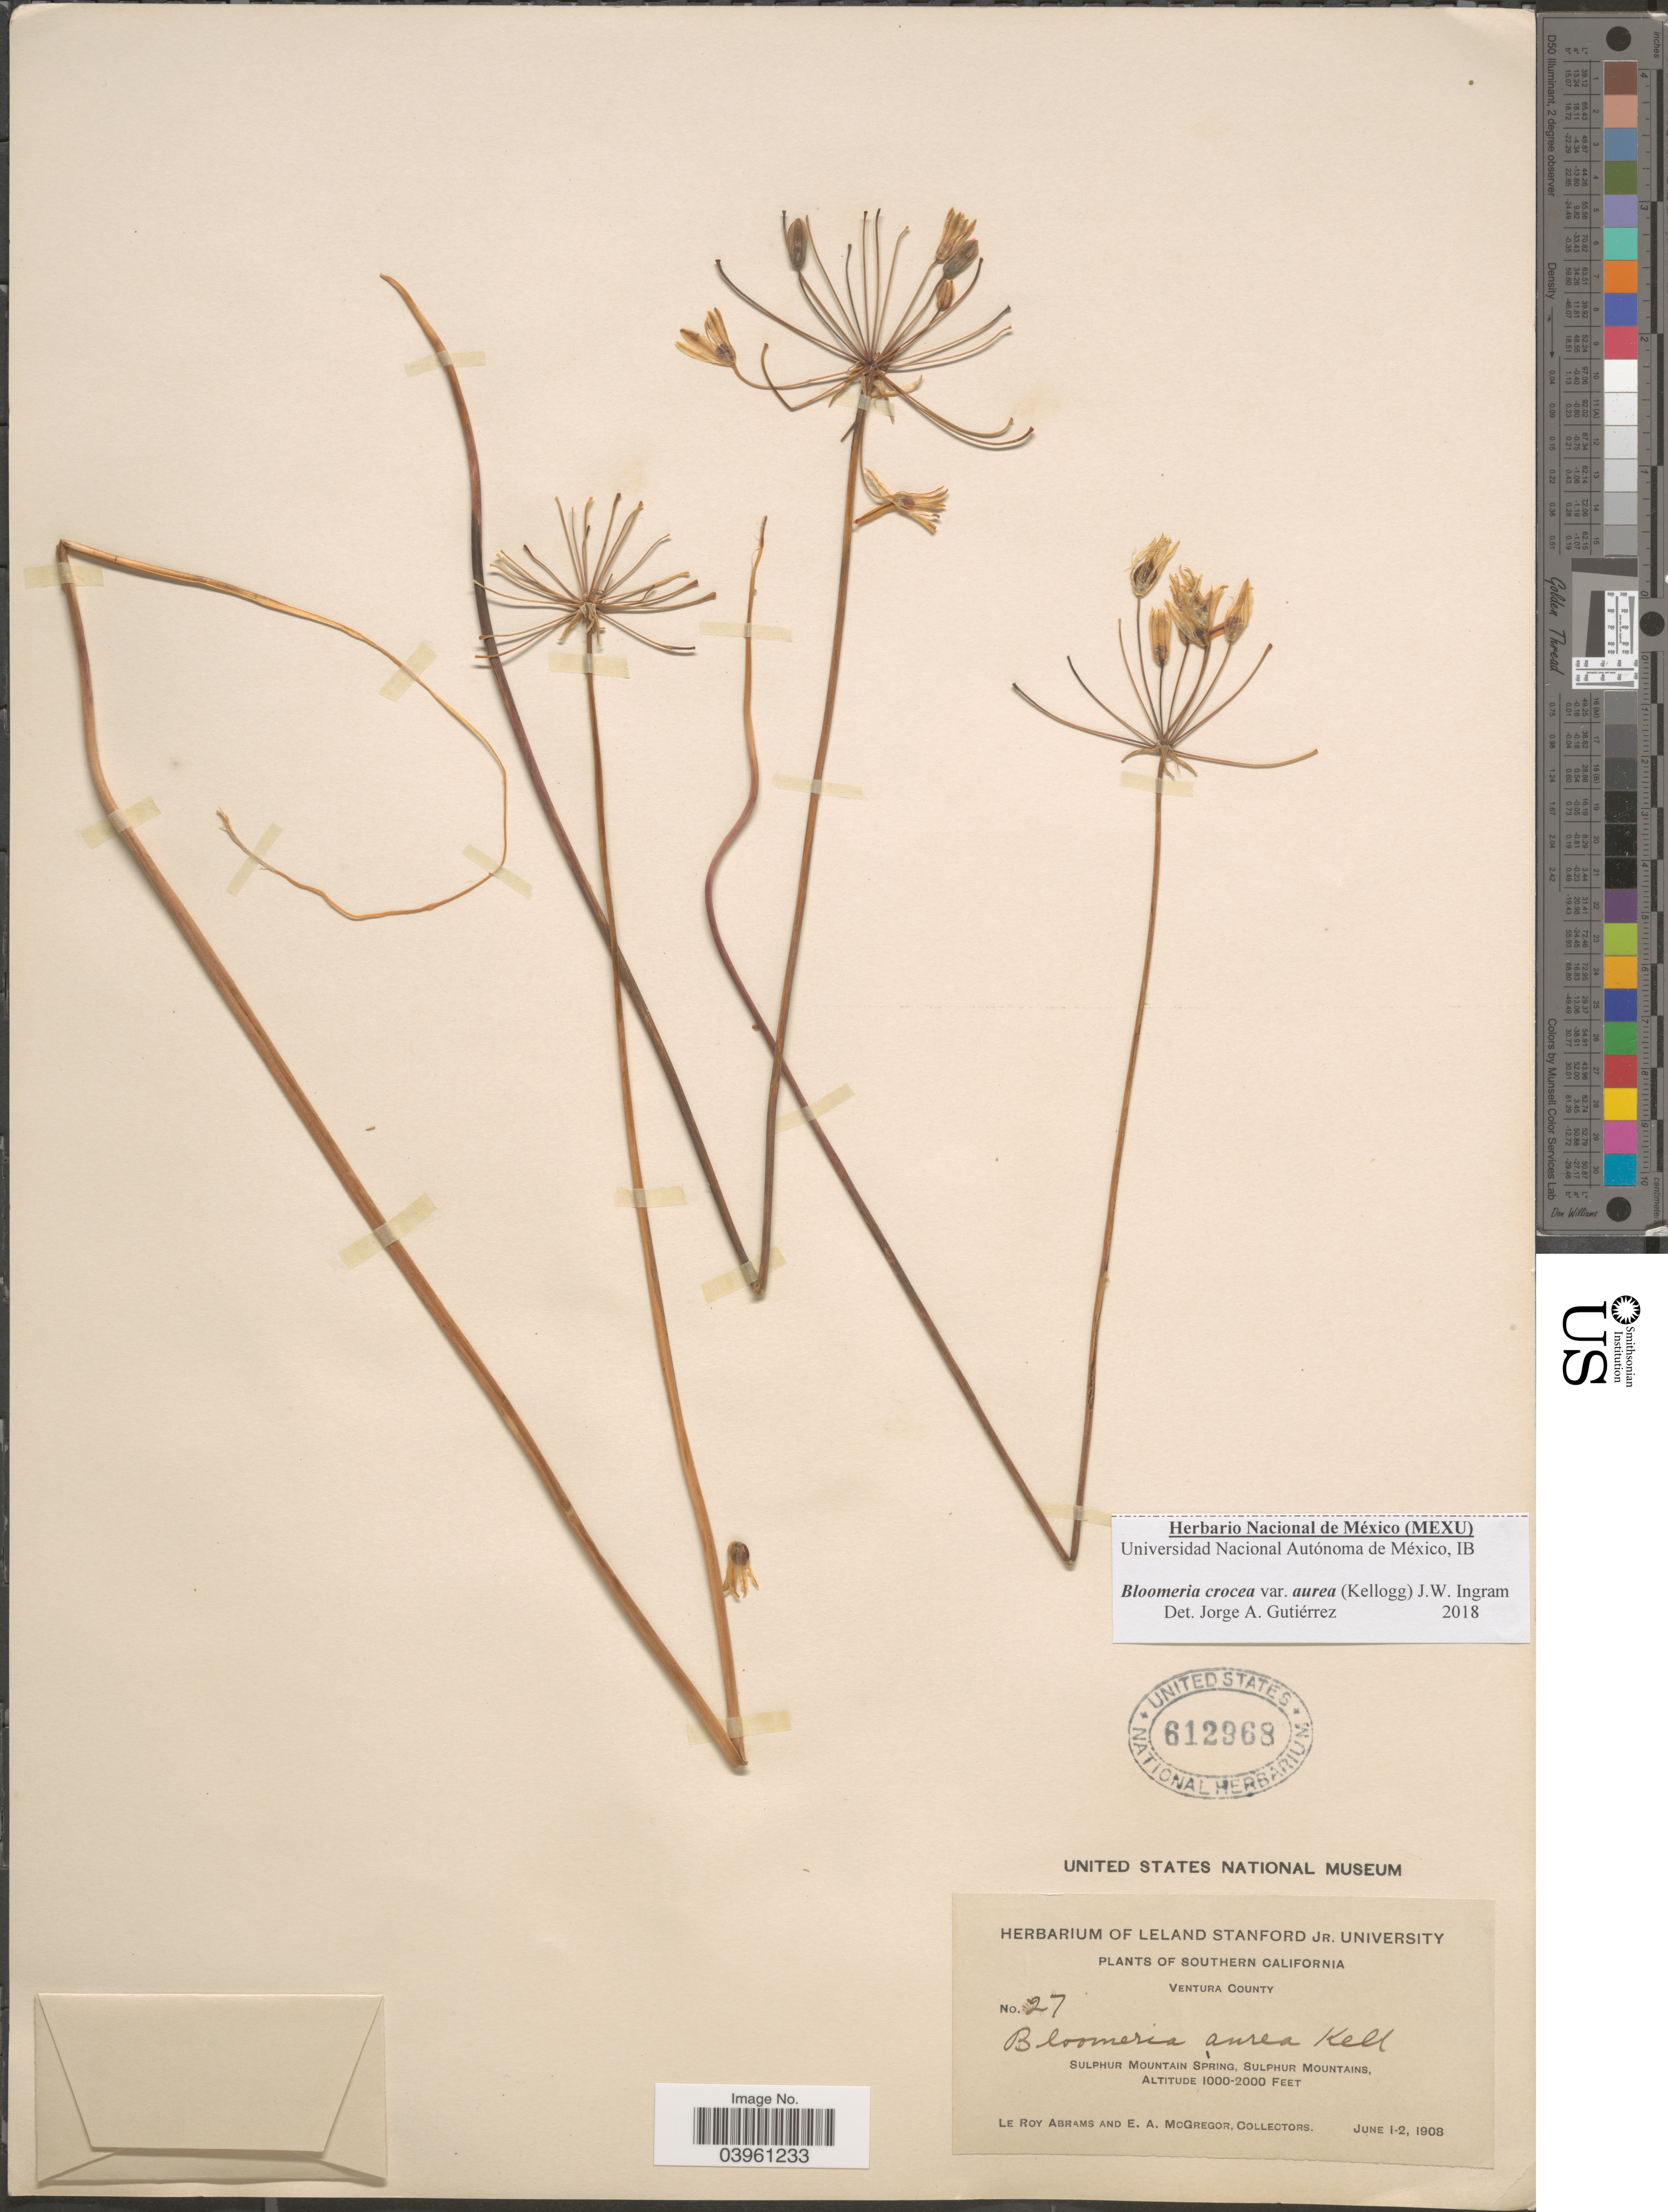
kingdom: Plantae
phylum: Tracheophyta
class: Liliopsida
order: Asparagales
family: Asparagaceae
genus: Bloomeria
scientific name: Bloomeria crocea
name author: (Torr.) Coville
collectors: L. Abrams & E. A. McGregor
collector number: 27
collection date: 1908-06-01/1908-06-02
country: United States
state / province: California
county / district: Ventura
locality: Southern California. Ventura County. Sulphur Mountain Spring, Sulphur Mountains.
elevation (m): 305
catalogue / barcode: US 612968